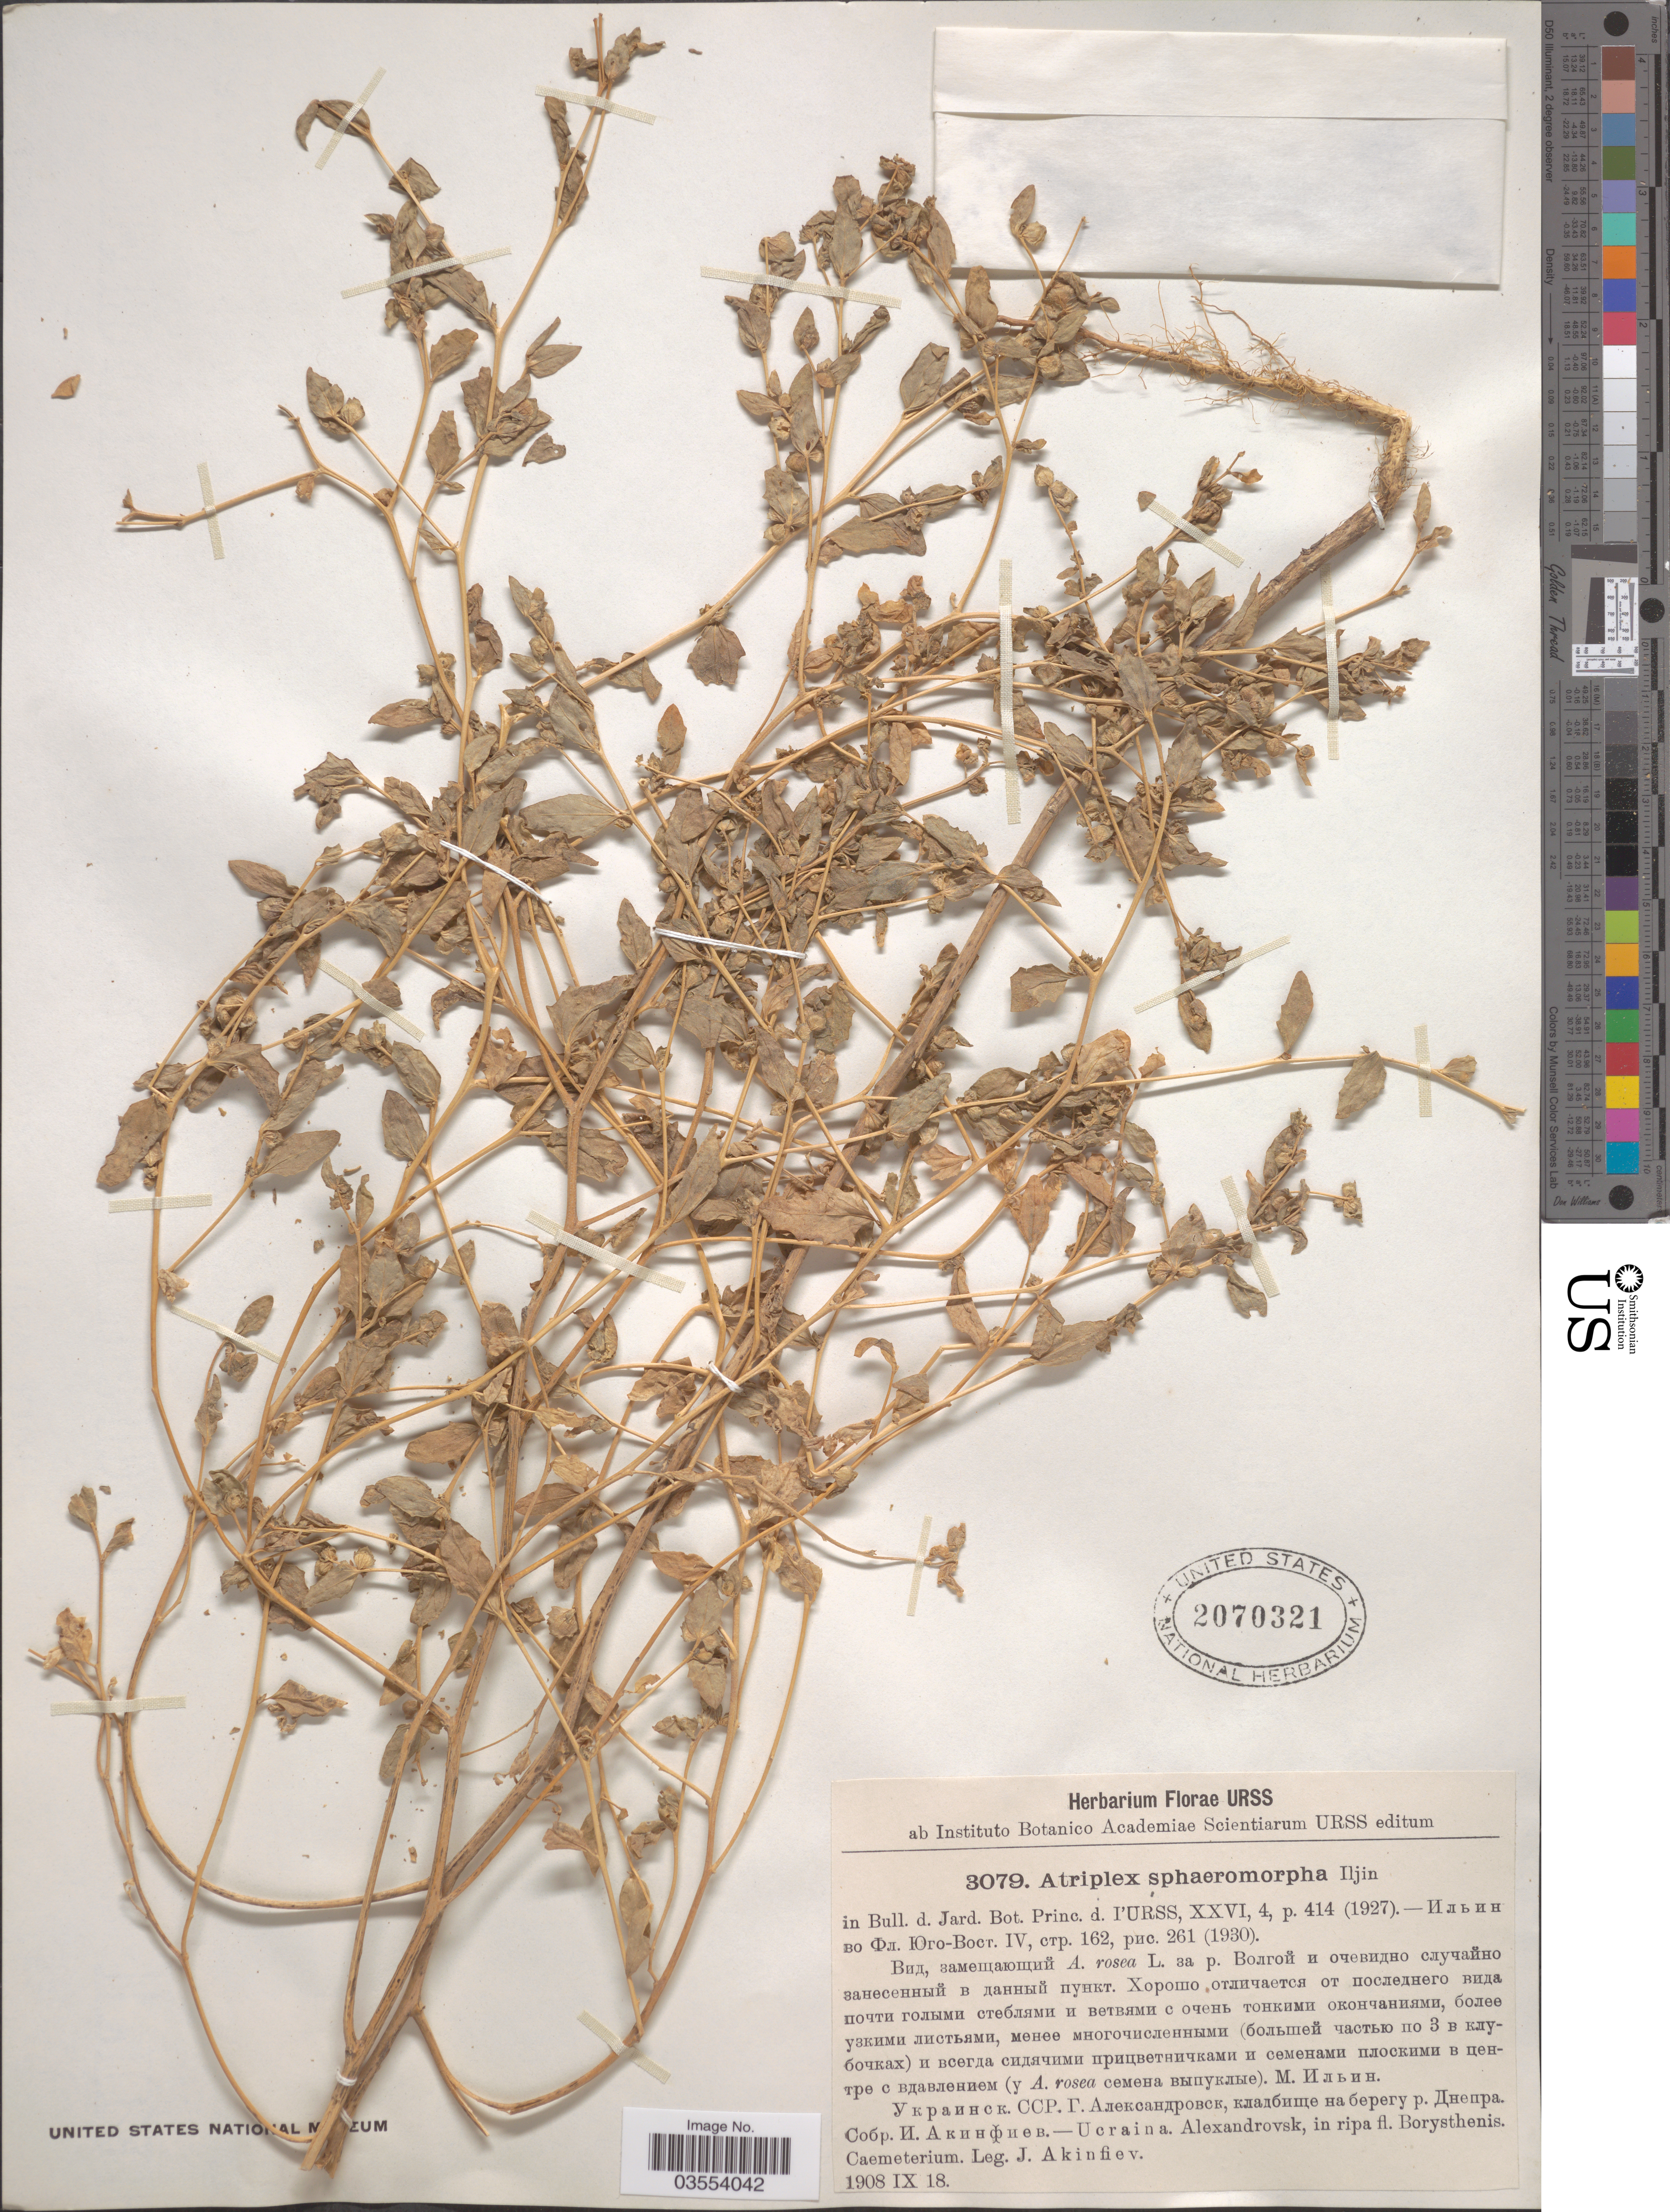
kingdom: Plantae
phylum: Tracheophyta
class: Magnoliopsida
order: Caryophyllales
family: Amaranthaceae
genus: Atriplex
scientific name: Atriplex sphaeromorpha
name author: Iljin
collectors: J. Akinfiev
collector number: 3079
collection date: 1908-09-18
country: Ukraine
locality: Ucraina. Alexandrovsk, in ripa fl. Borysthenis. Caemeterium.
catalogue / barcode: US 2070321